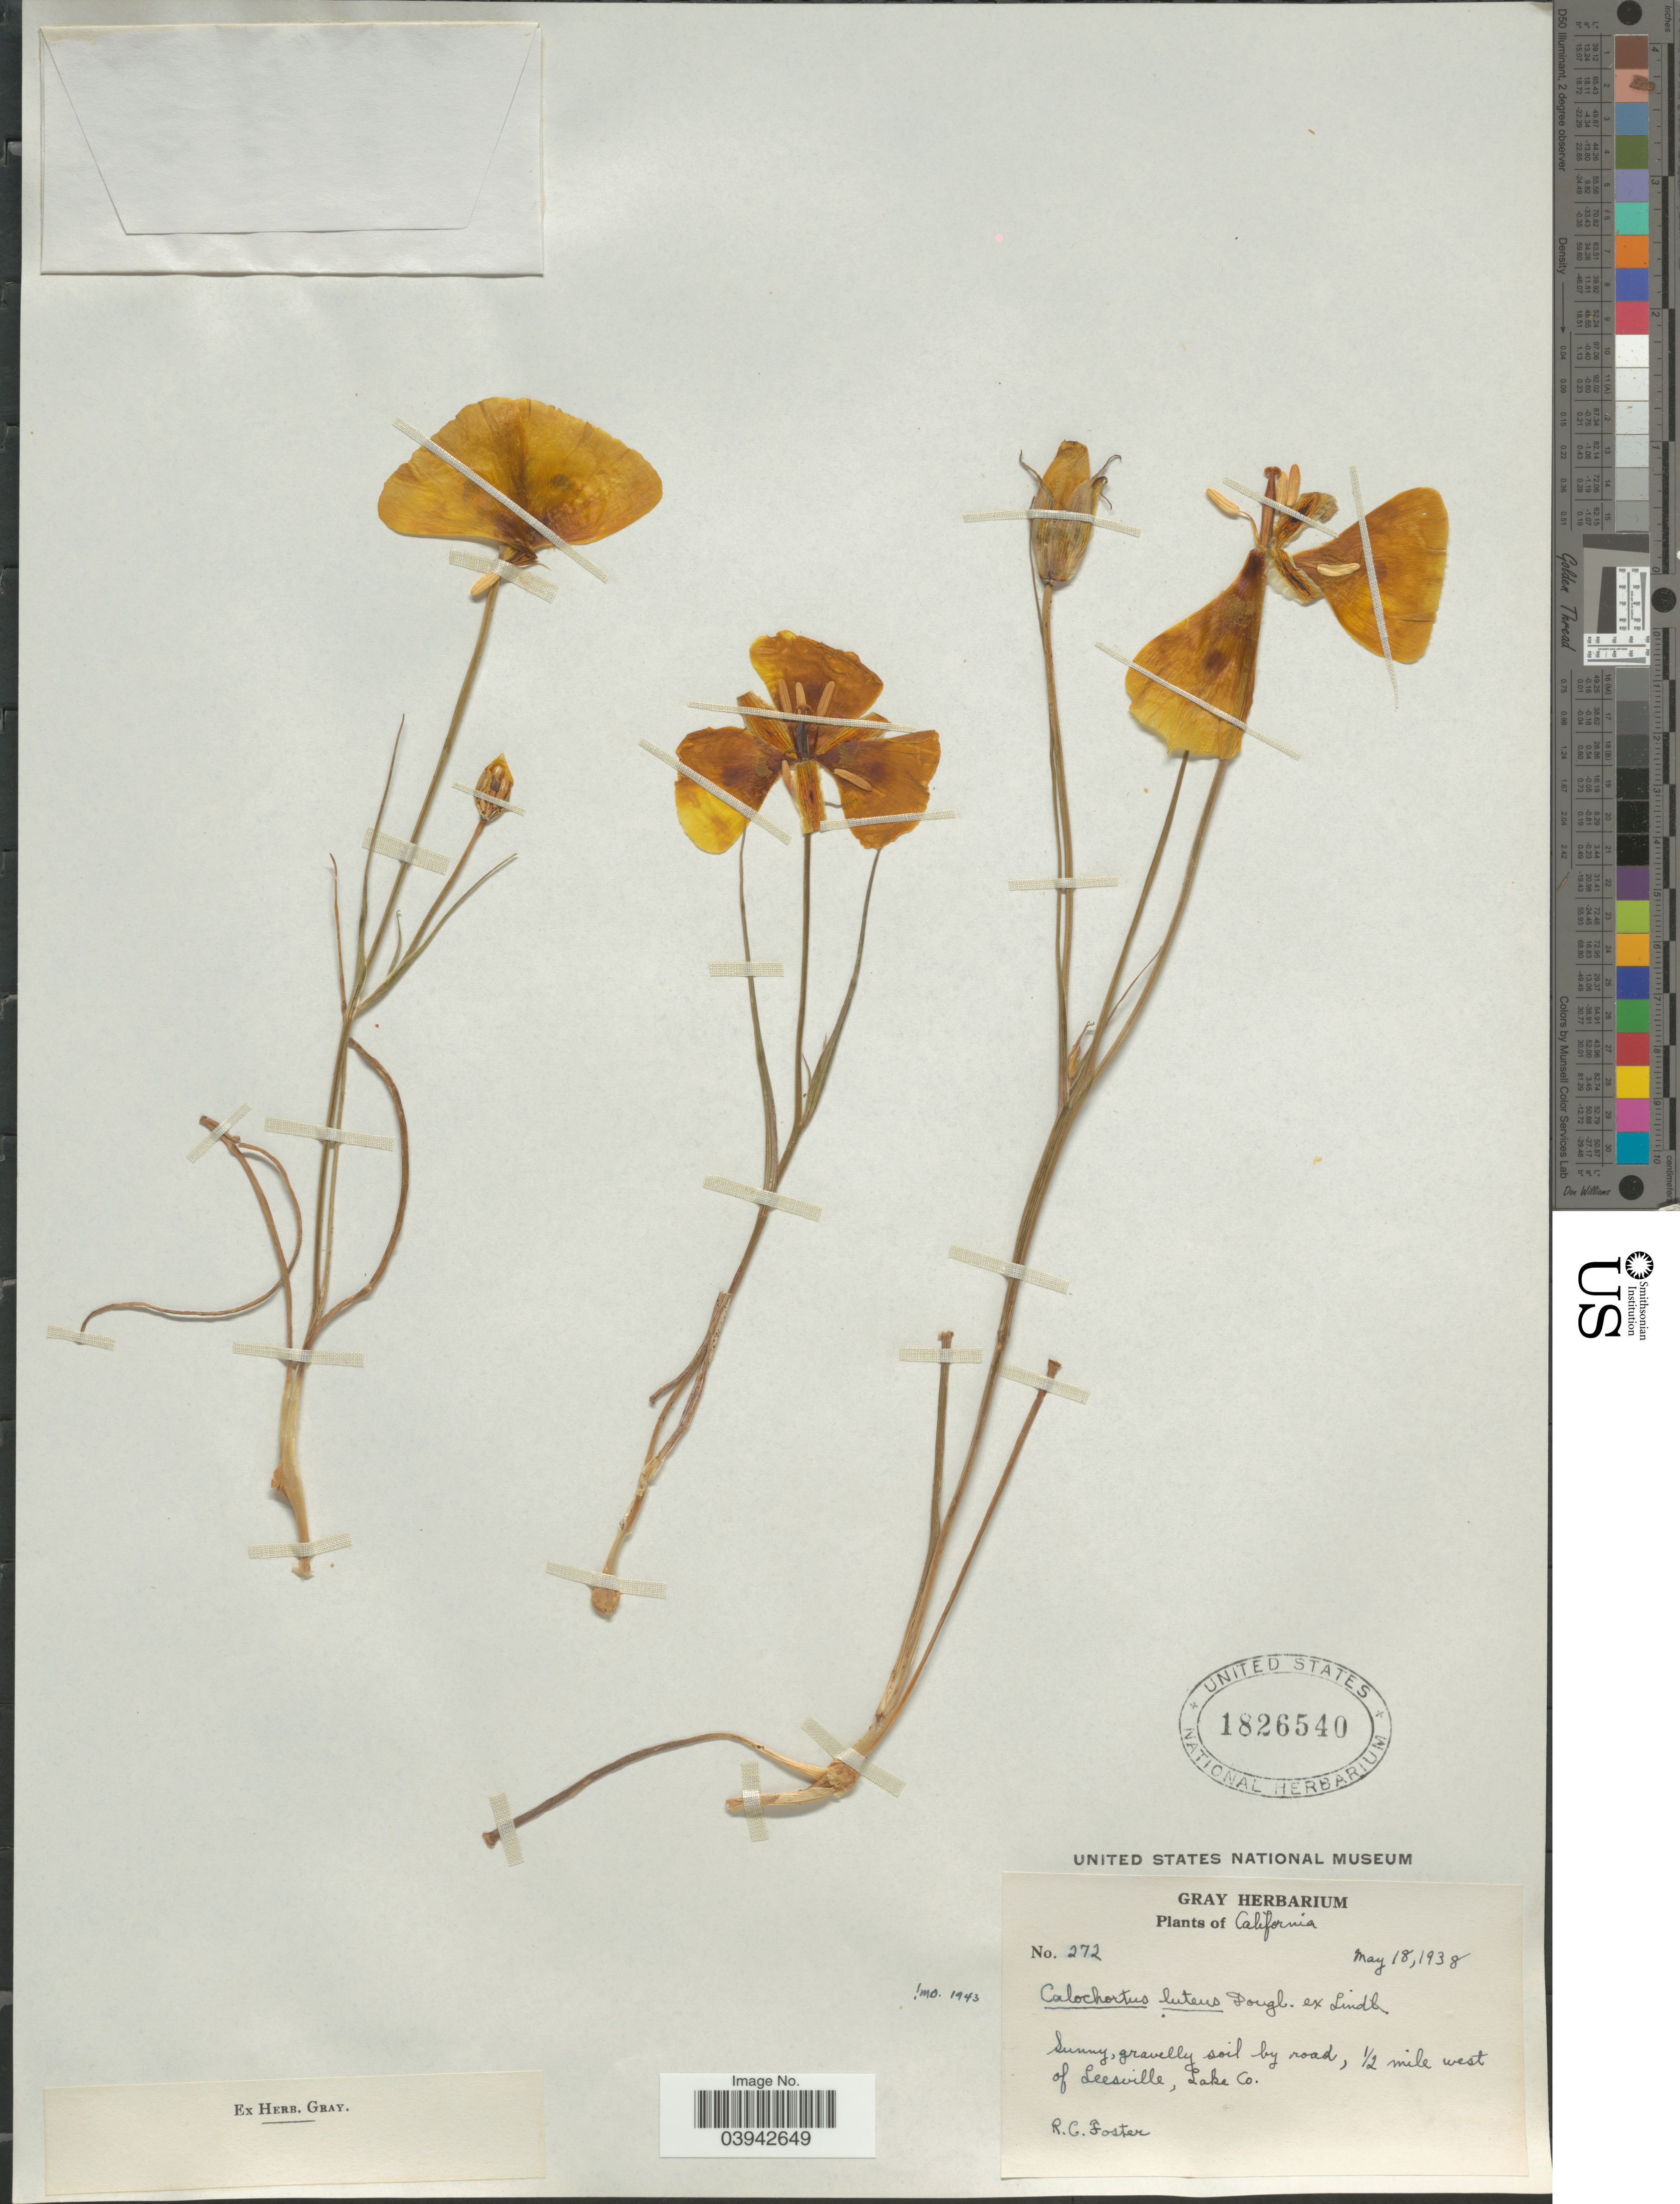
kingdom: Plantae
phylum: Tracheophyta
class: Liliopsida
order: Liliales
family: Liliaceae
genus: Calochortus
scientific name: Calochortus luteus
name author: Douglas ex Lindl.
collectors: R. C. Foster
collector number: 272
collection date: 1938-05-18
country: United States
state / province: California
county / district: Lake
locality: Sunny, gravelly soil by road, ½ mile west of Leesville, Lake Co.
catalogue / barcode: US 1826540